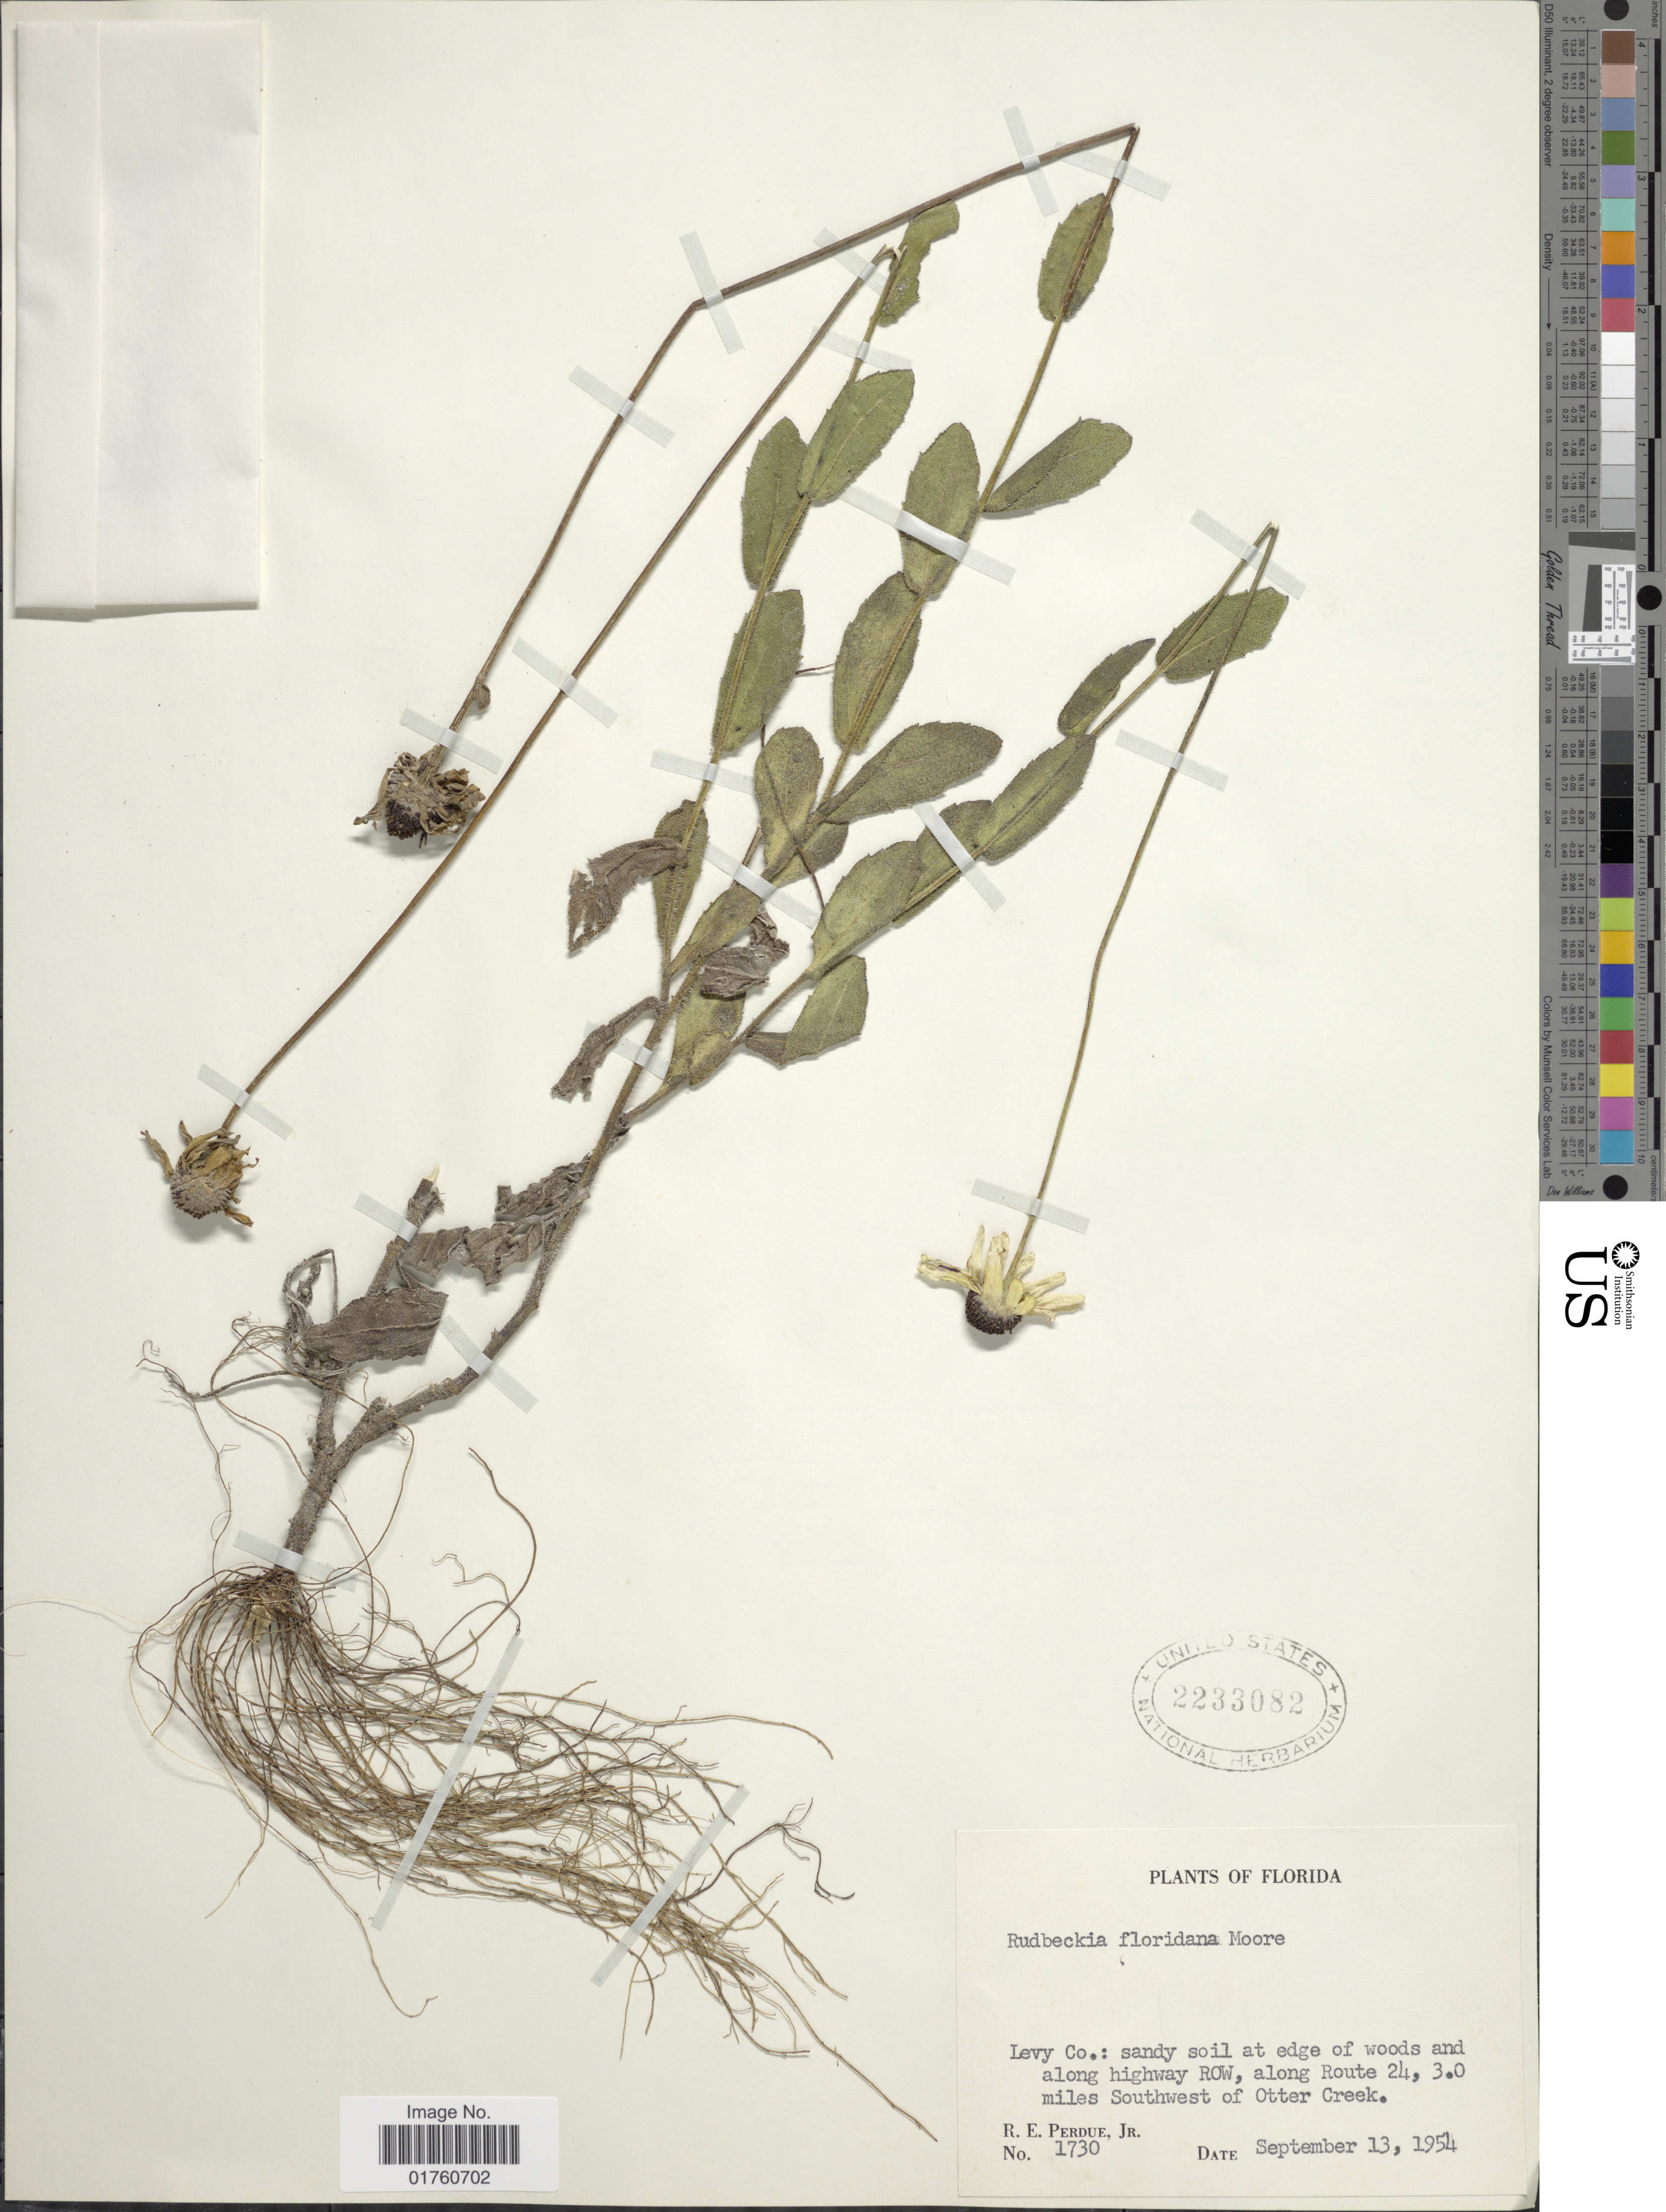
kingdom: Plantae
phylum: Tracheophyta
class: Magnoliopsida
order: Asterales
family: Asteraceae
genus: Rudbeckia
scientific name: Rudbeckia floridana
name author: T.V. Moore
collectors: R. E. Perdue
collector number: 1730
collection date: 1954-09-13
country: United States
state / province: Florida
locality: Levy Co: sandy soil at edge of woods and along highway ROW, along Route 24, 3.0 miles Southwest of Otter Creek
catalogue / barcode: US 2233082